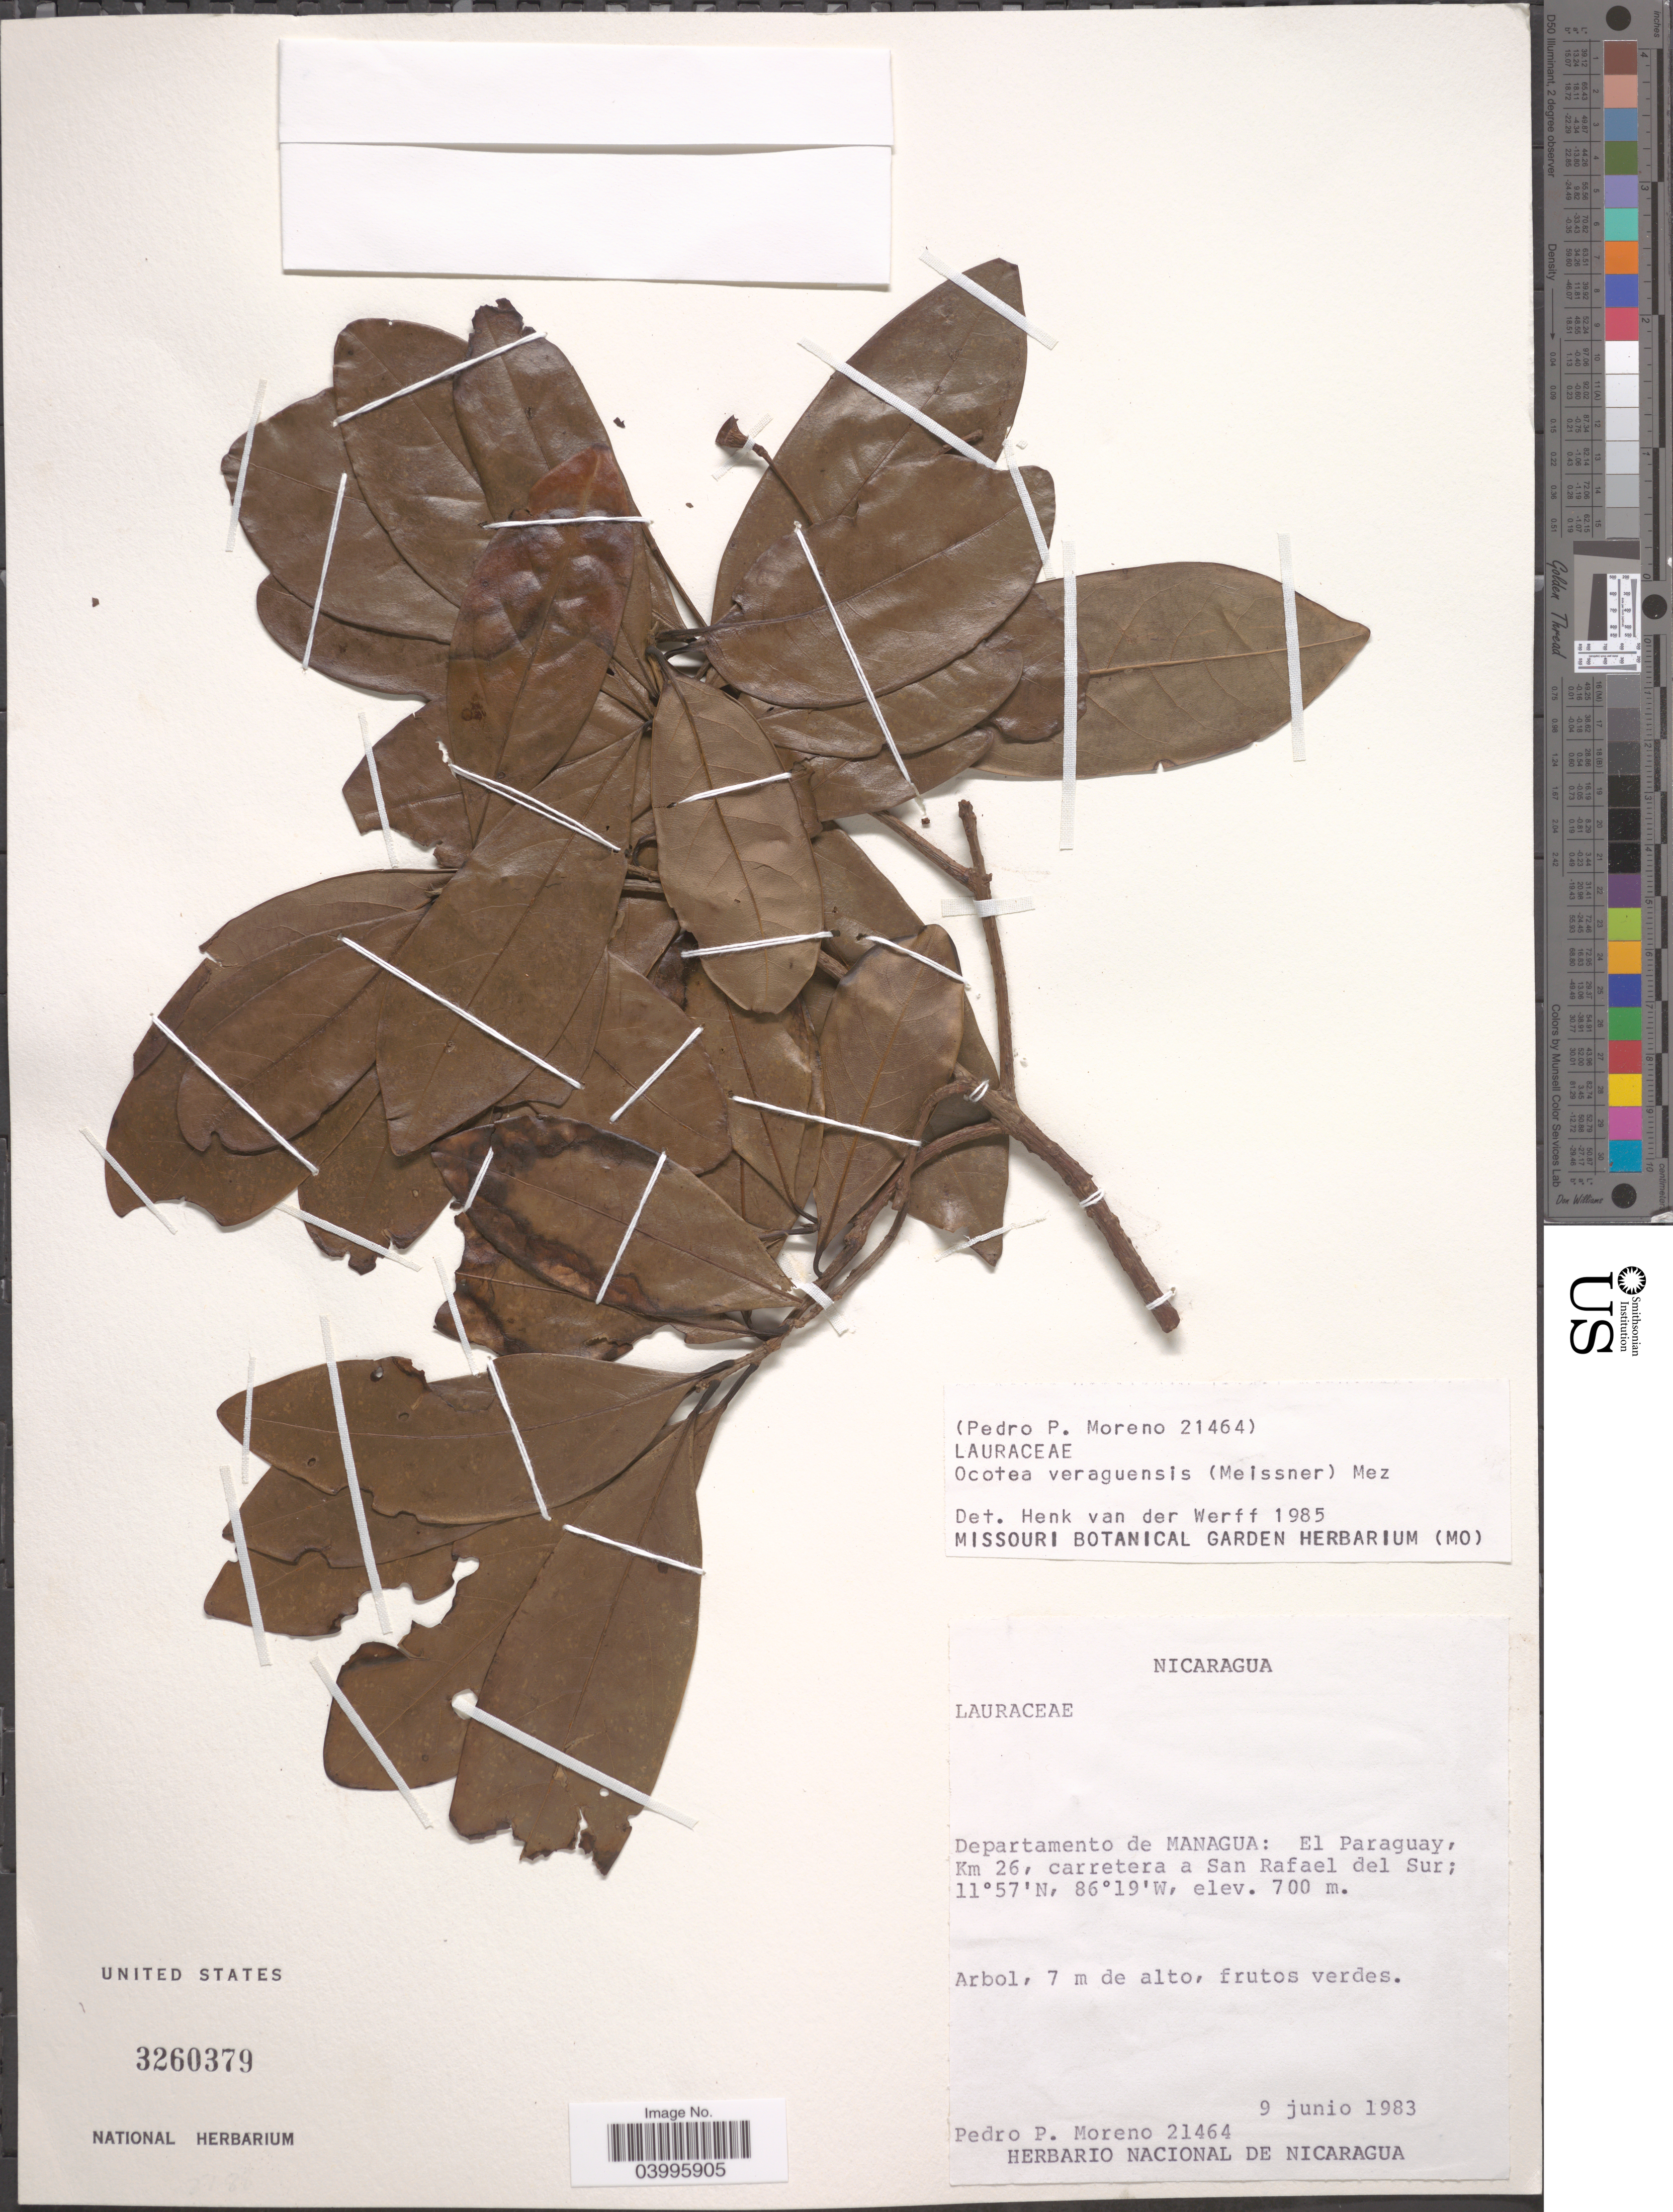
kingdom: Plantae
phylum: Tracheophyta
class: Magnoliopsida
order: Laurales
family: Lauraceae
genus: Ocotea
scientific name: Ocotea veraguensis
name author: (Meisn.) Mez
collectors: P. Moreno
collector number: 21464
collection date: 1983-06-09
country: Nicaragua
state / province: Managua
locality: Departamento de Managua: El Paraguay, Km 26, carretera a San Rafael del Sur.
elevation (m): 700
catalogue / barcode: US 3260379